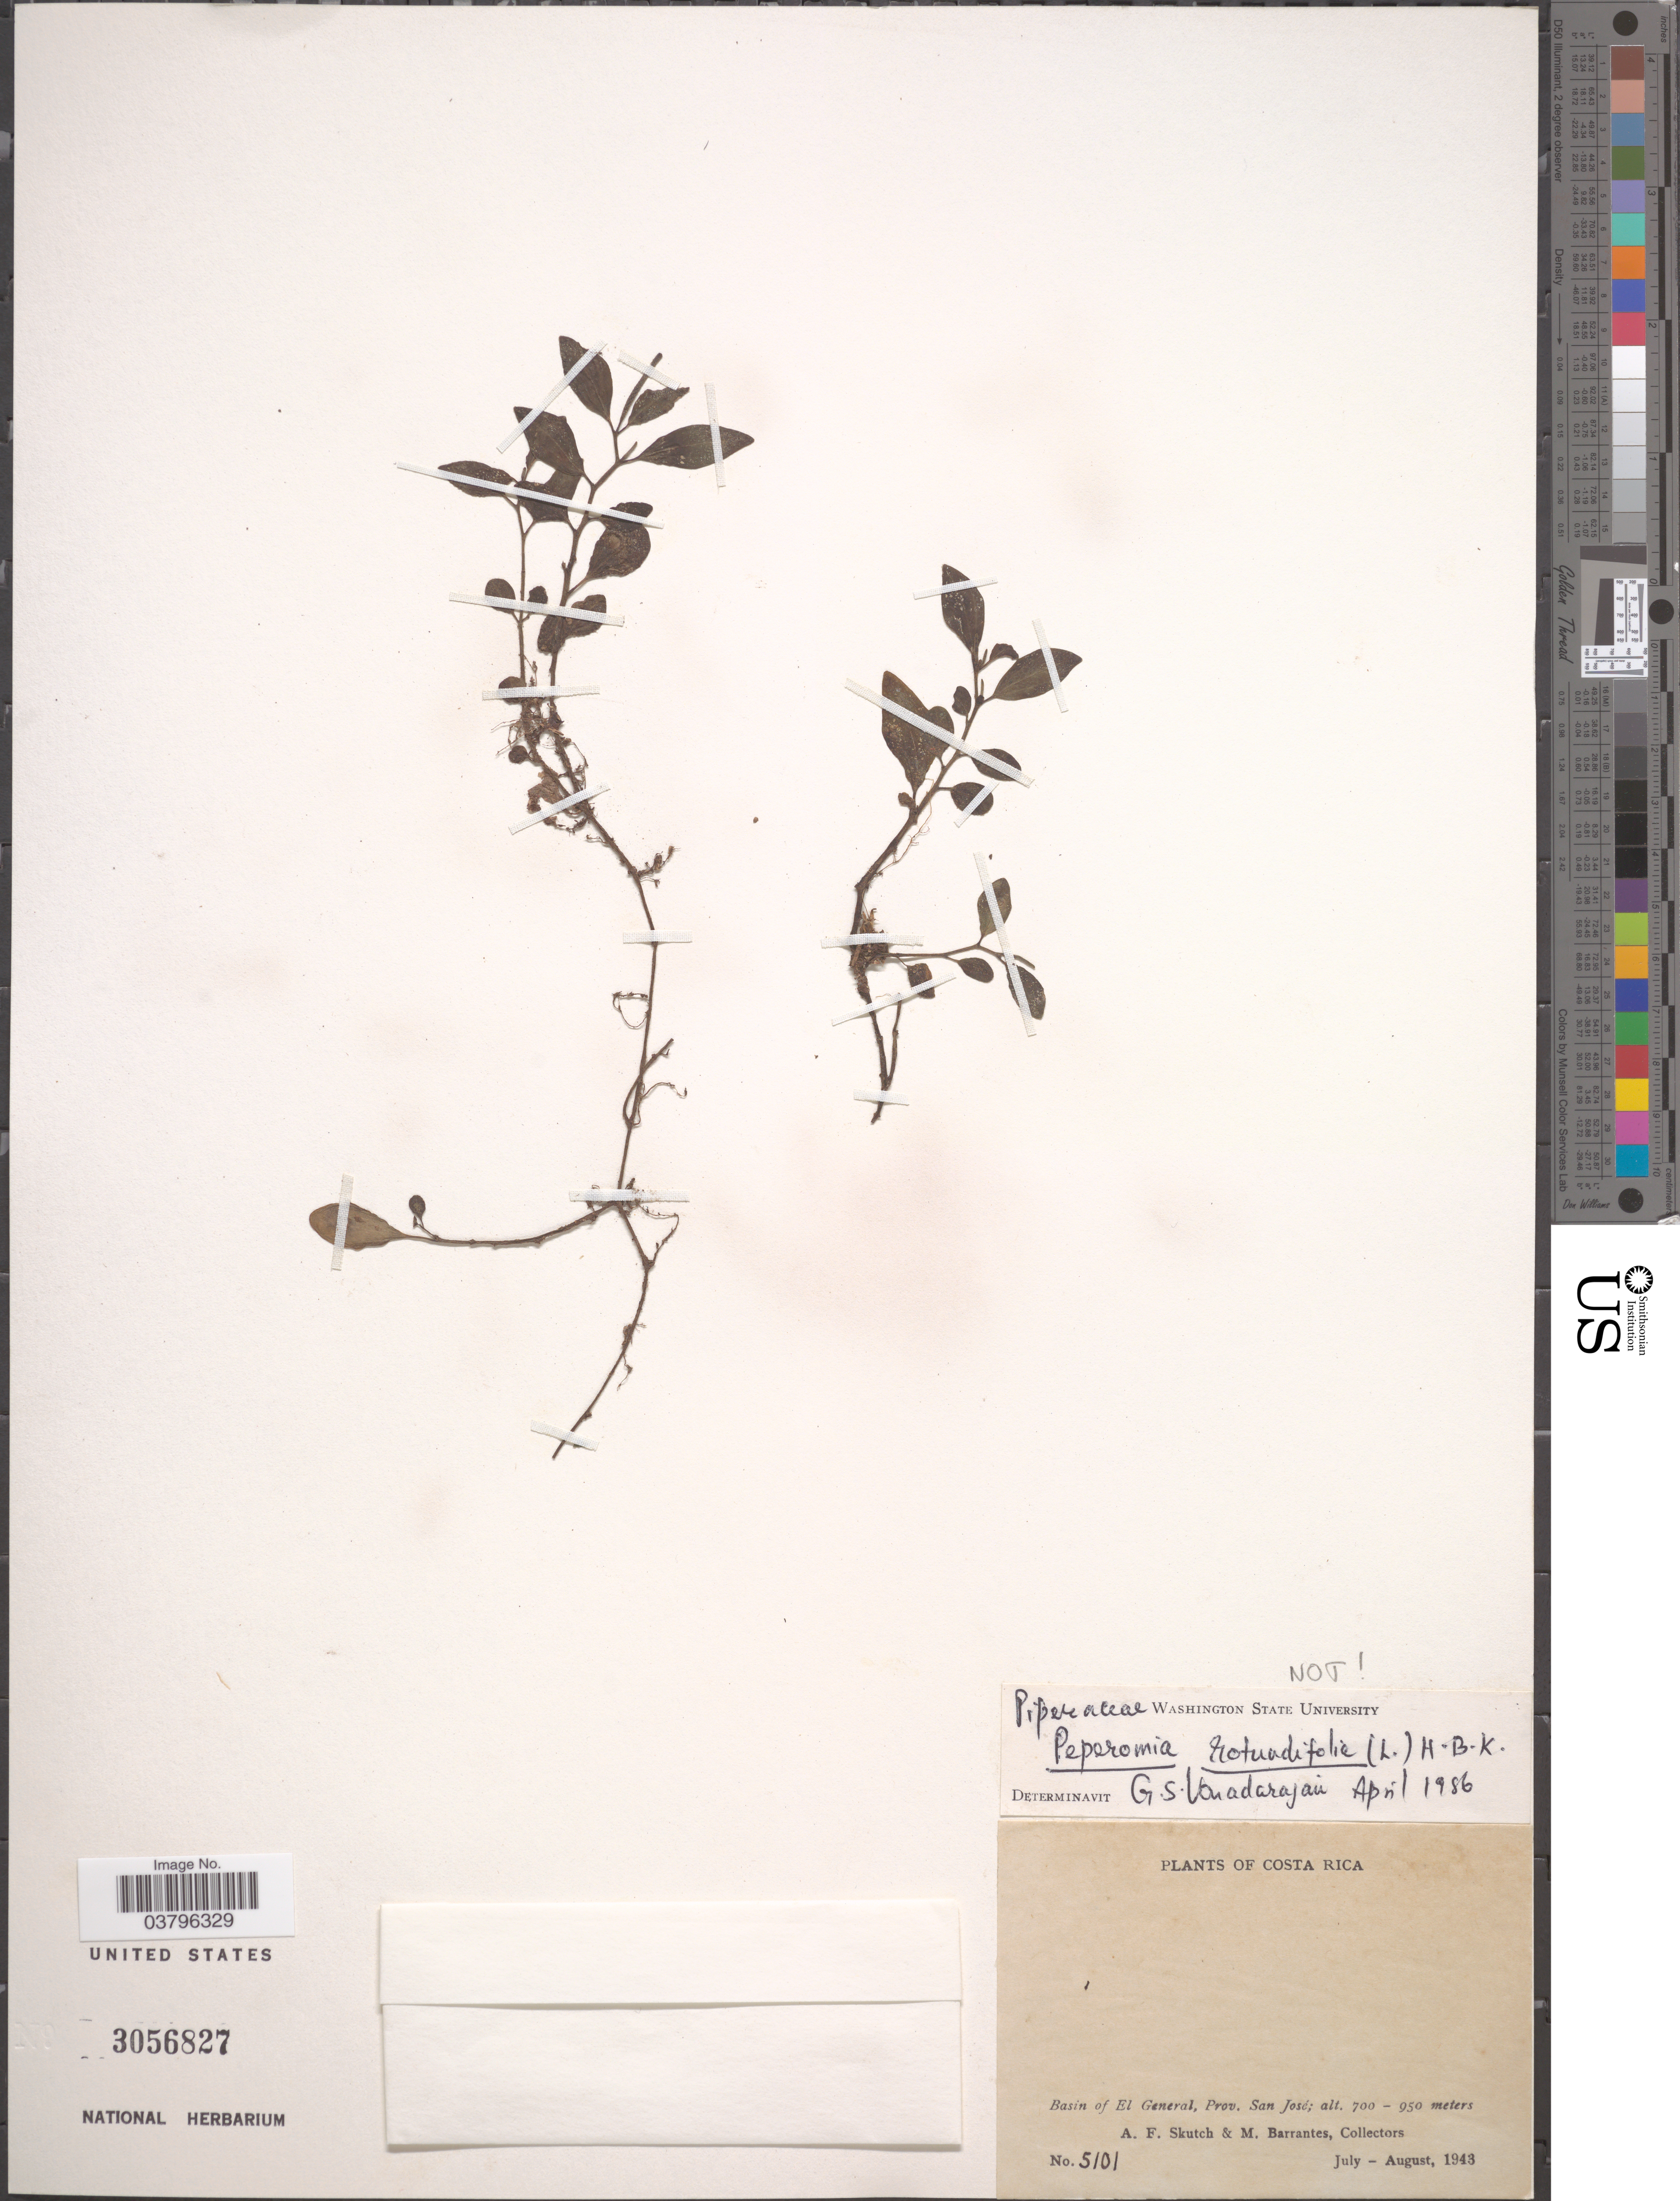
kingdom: Plantae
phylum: Tracheophyta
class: Magnoliopsida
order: Piperales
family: Piperaceae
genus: Peperomia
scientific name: Peperomia gleicheniaeformis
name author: Trel.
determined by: Jiménez, José Estaban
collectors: A. F. Skutch & M. Barrantes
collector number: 5101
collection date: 1943-07/1943-08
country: Costa Rica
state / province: San José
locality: Basin of El General.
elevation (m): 700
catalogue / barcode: US 3056827